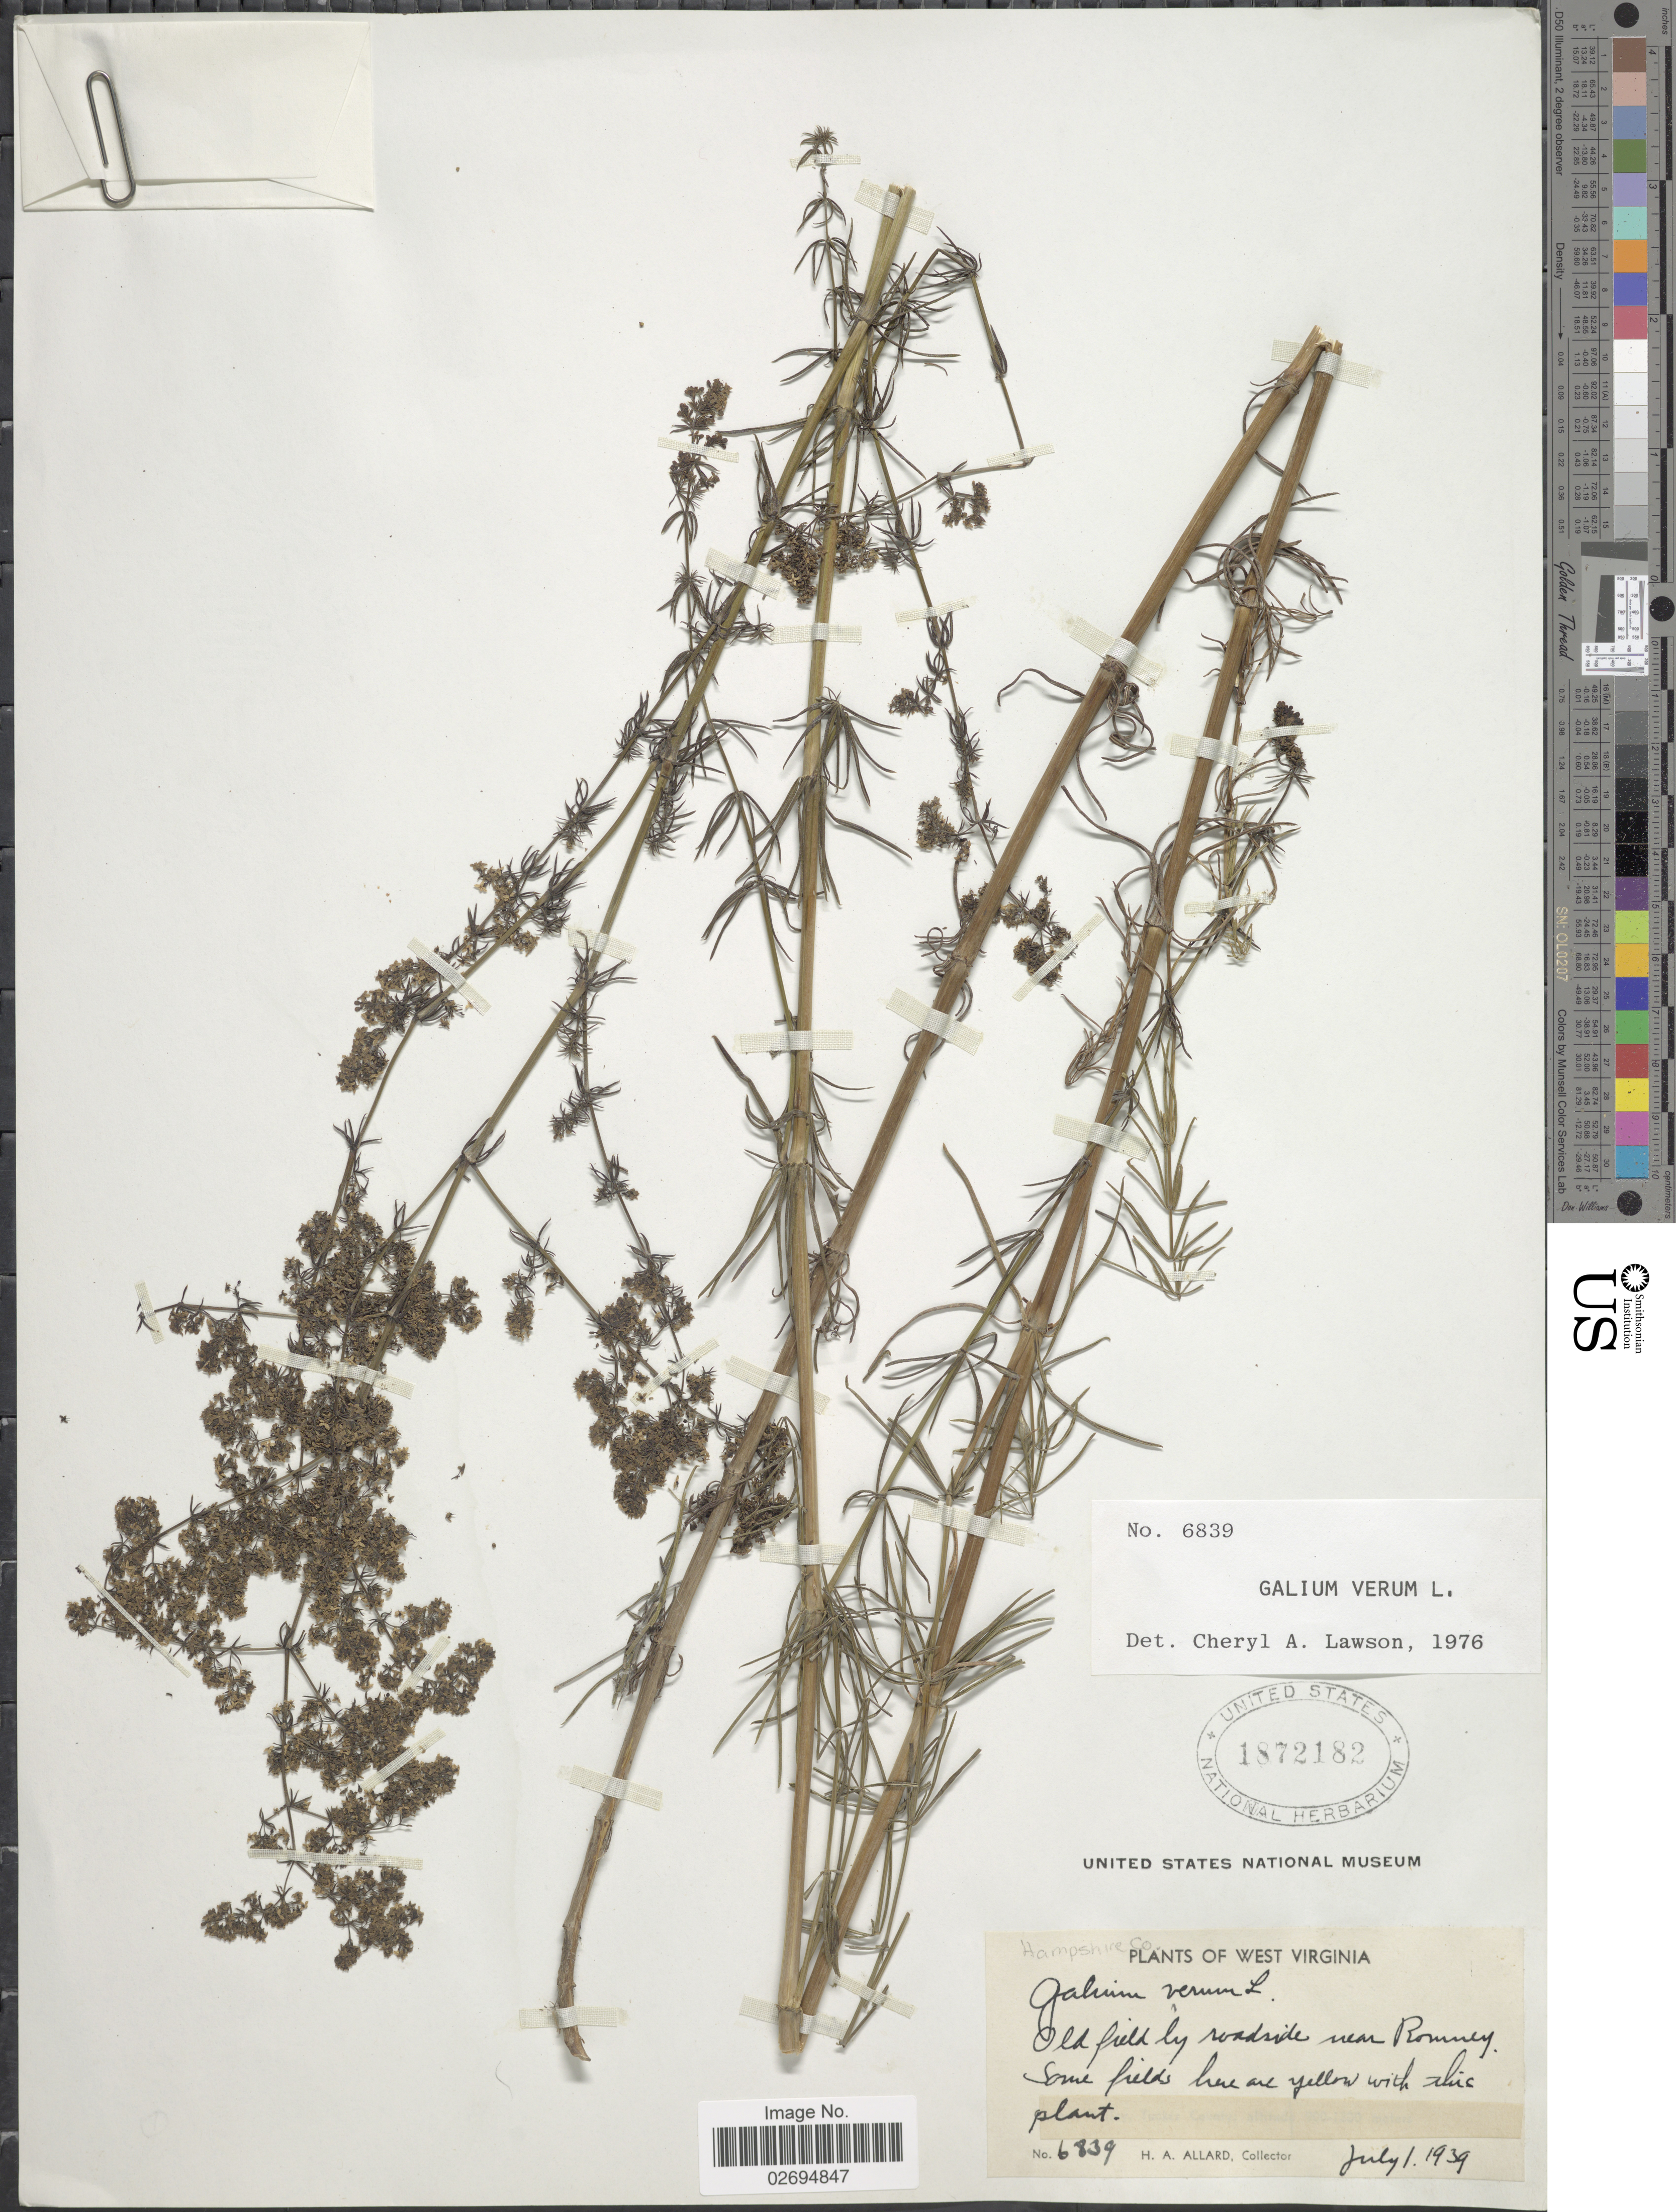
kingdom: Plantae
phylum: Tracheophyta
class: Magnoliopsida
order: Gentianales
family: Rubiaceae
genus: Galium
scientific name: Galium verum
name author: L.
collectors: H. A. Allard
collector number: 6839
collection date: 1939-07-01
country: United States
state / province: West Virginia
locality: Hampshire Co, Old field by roadside near Romney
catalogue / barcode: US 1872182